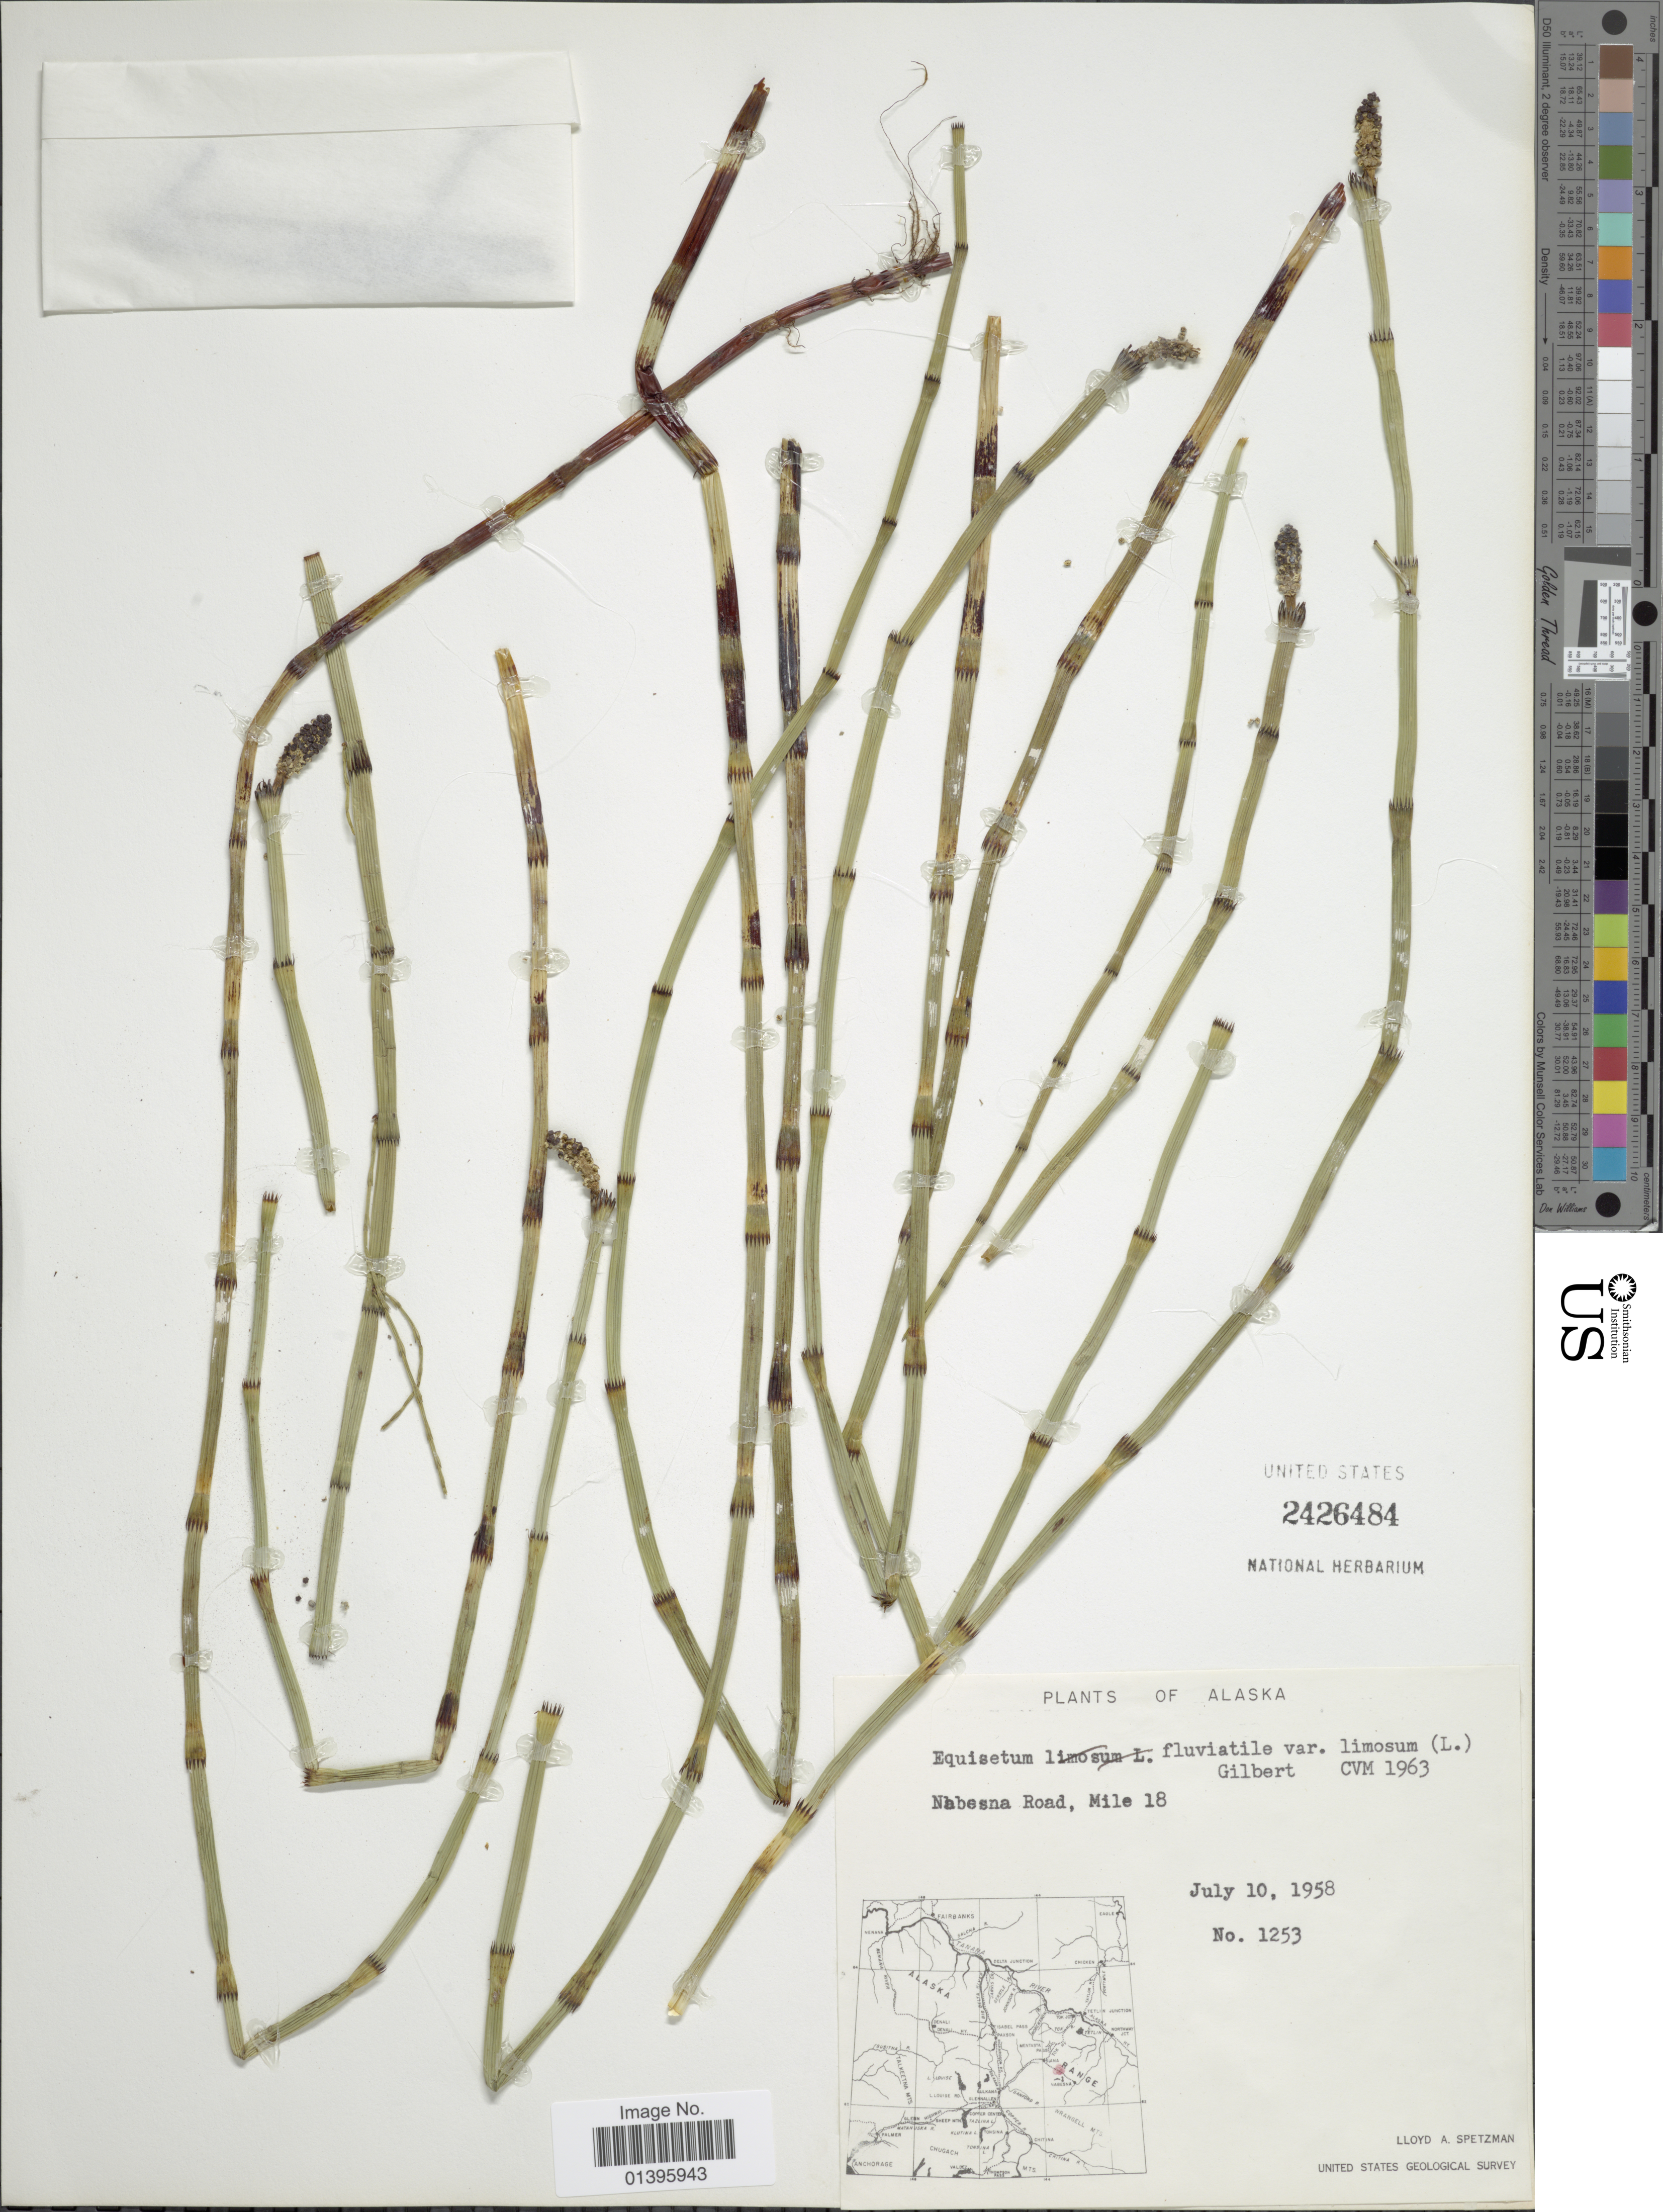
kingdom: Plantae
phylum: Tracheophyta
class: Polypodiopsida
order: Equisetales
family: Equisetaceae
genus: Equisetum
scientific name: Equisetum fluviatile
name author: L.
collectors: L. Spetzman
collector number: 1253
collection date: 1958-07-10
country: United States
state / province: Alaska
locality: Nabesna Road, Mile 18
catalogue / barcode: US 2426484